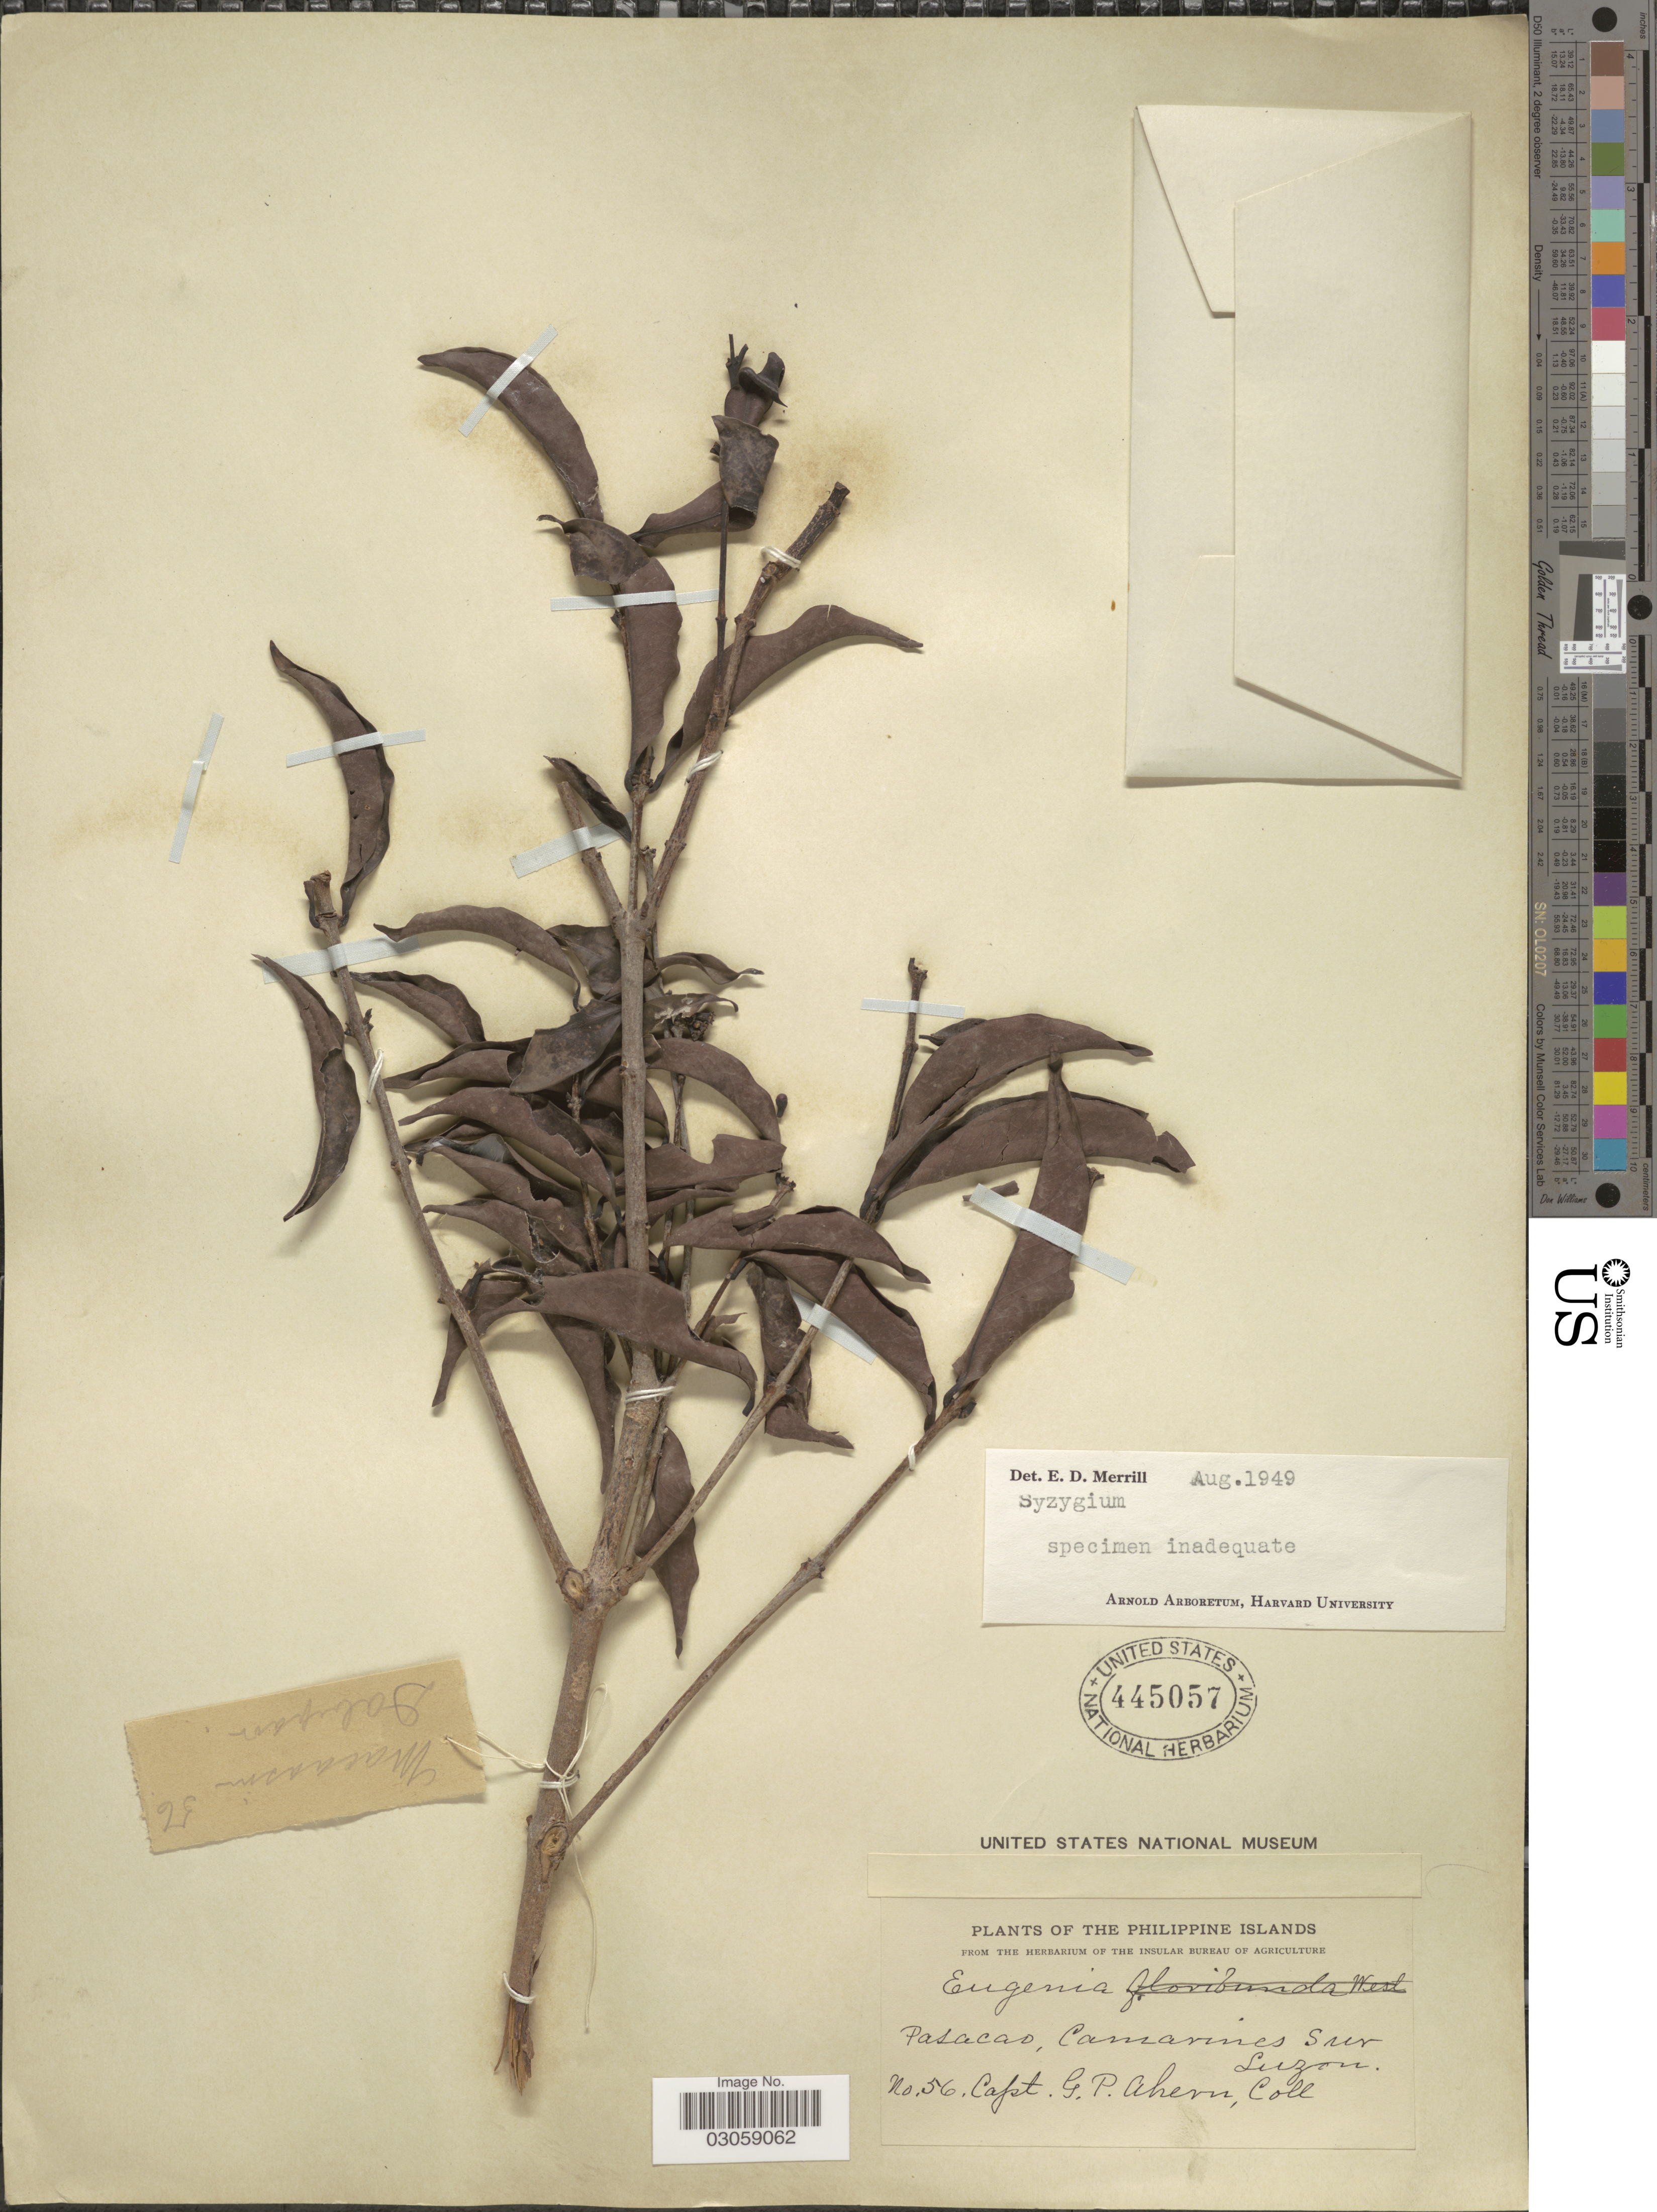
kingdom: Plantae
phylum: Tracheophyta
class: Magnoliopsida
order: Myrtales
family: Myrtaceae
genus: Syzygium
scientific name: Syzygium sp.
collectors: G. Ahern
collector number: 56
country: Philippines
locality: The Philippine Islands, Pasacao, Camarines Sur, Luzon.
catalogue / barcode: US 445057